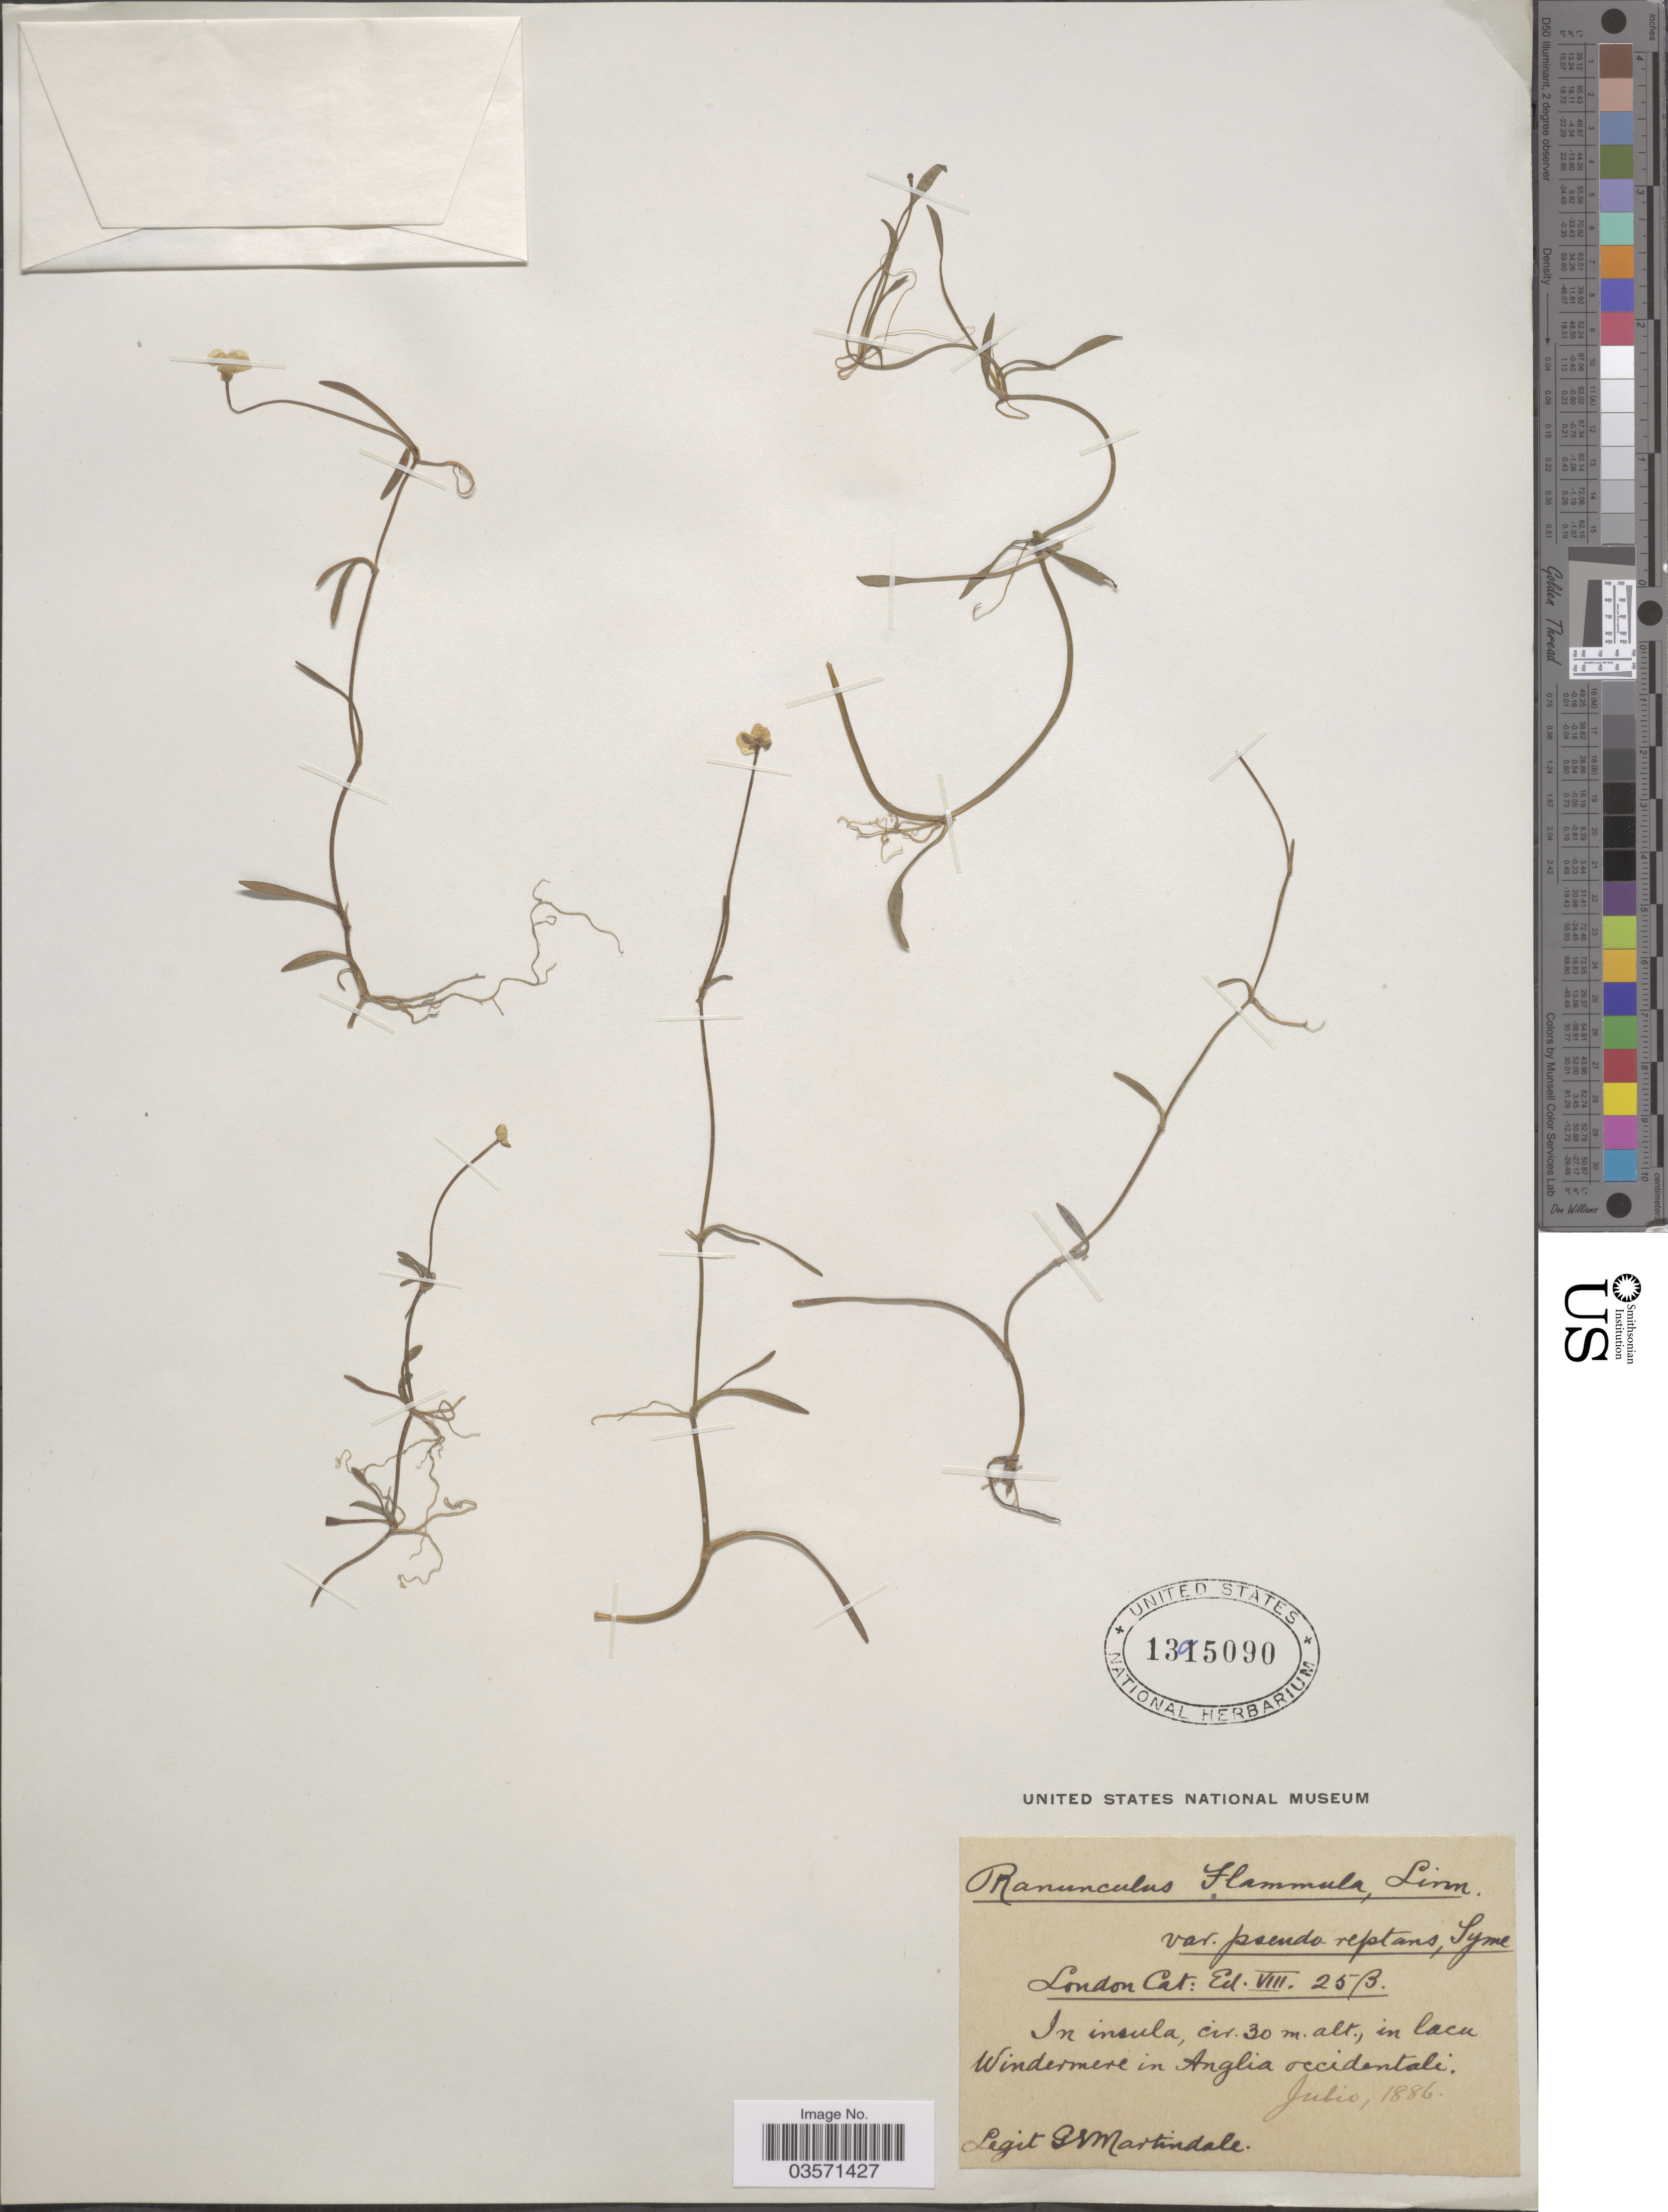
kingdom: Plantae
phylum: Tracheophyta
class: Magnoliopsida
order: Ranunculales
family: Ranunculaceae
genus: Ranunculus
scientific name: Ranunculus flammula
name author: L.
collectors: G. Martindale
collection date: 1886-07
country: United Kingdom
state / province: England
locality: In insula, in lacu Windermere in Anglia occidentali.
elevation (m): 30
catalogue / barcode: US 1395090